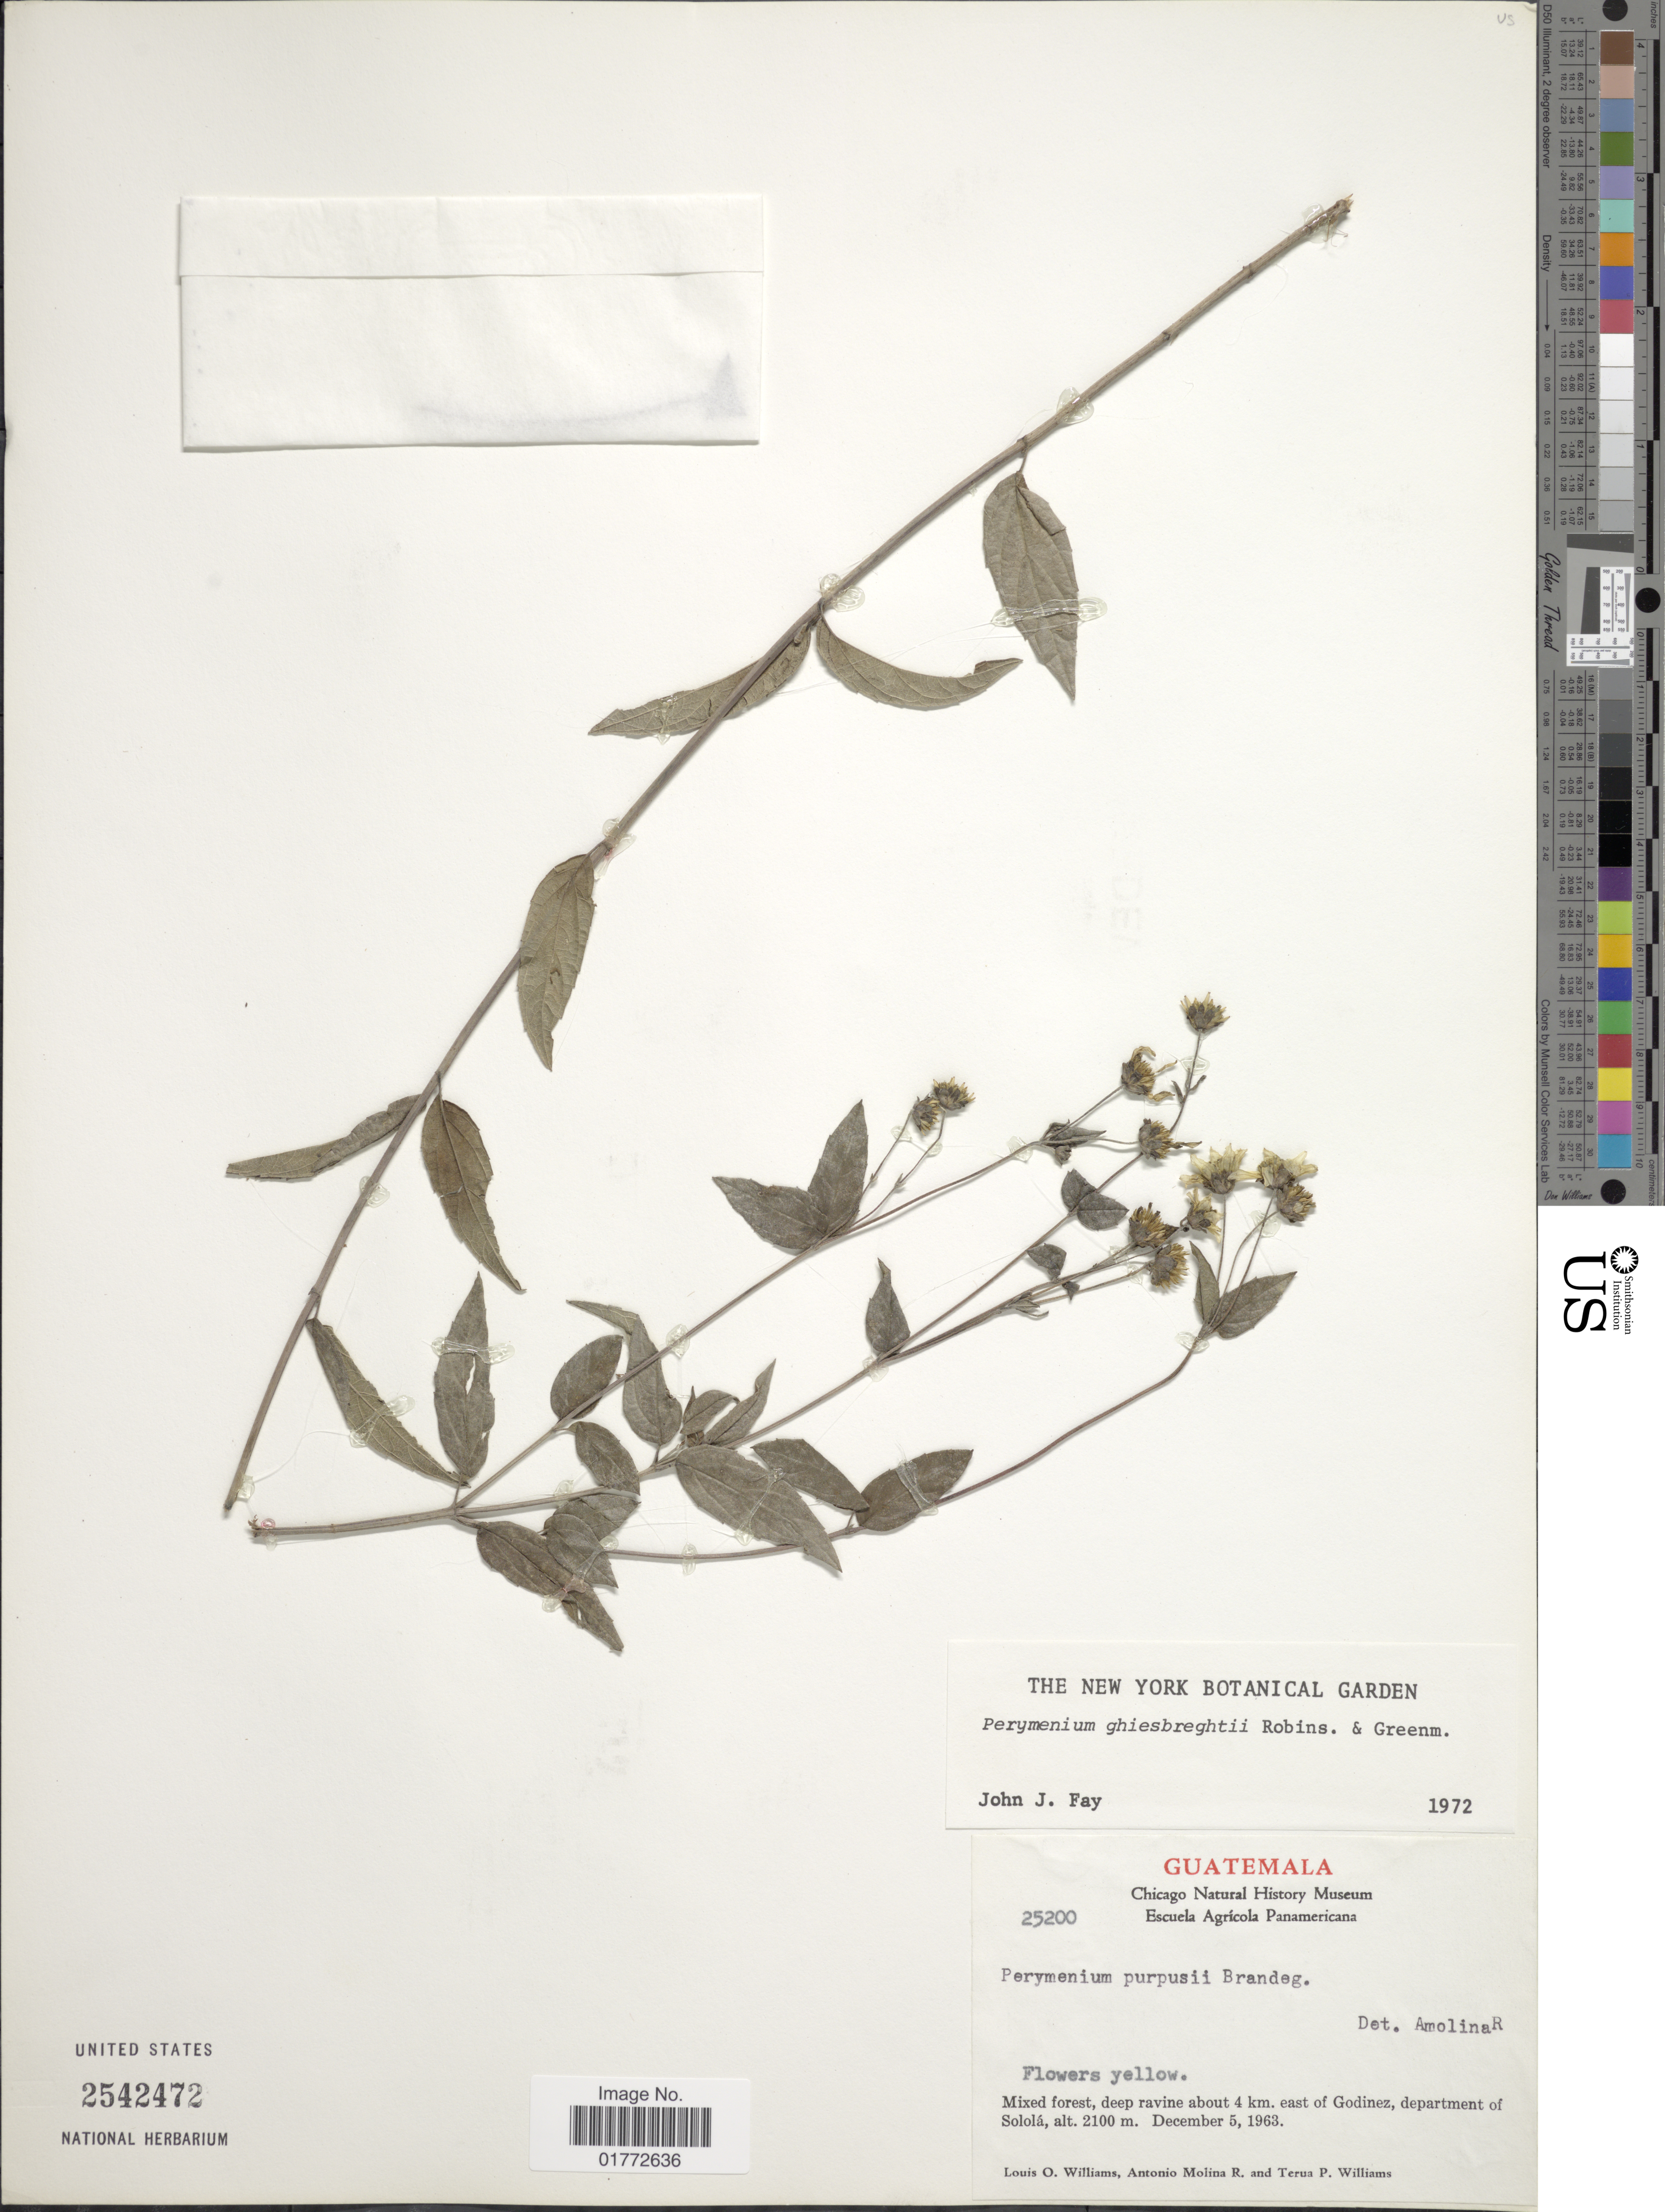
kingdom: Plantae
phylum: Tracheophyta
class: Magnoliopsida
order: Asterales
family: Asteraceae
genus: Perymenium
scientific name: Perymenium ghiesbreghtii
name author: B.L. Rob. & Greenm.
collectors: L. O. Williams, A. Molina R. & T. P. Williams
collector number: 25200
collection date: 1963-12-05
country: Guatemala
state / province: Sololá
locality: deep ravine about 4 km. east of Godinez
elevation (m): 2100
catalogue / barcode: US 2542472